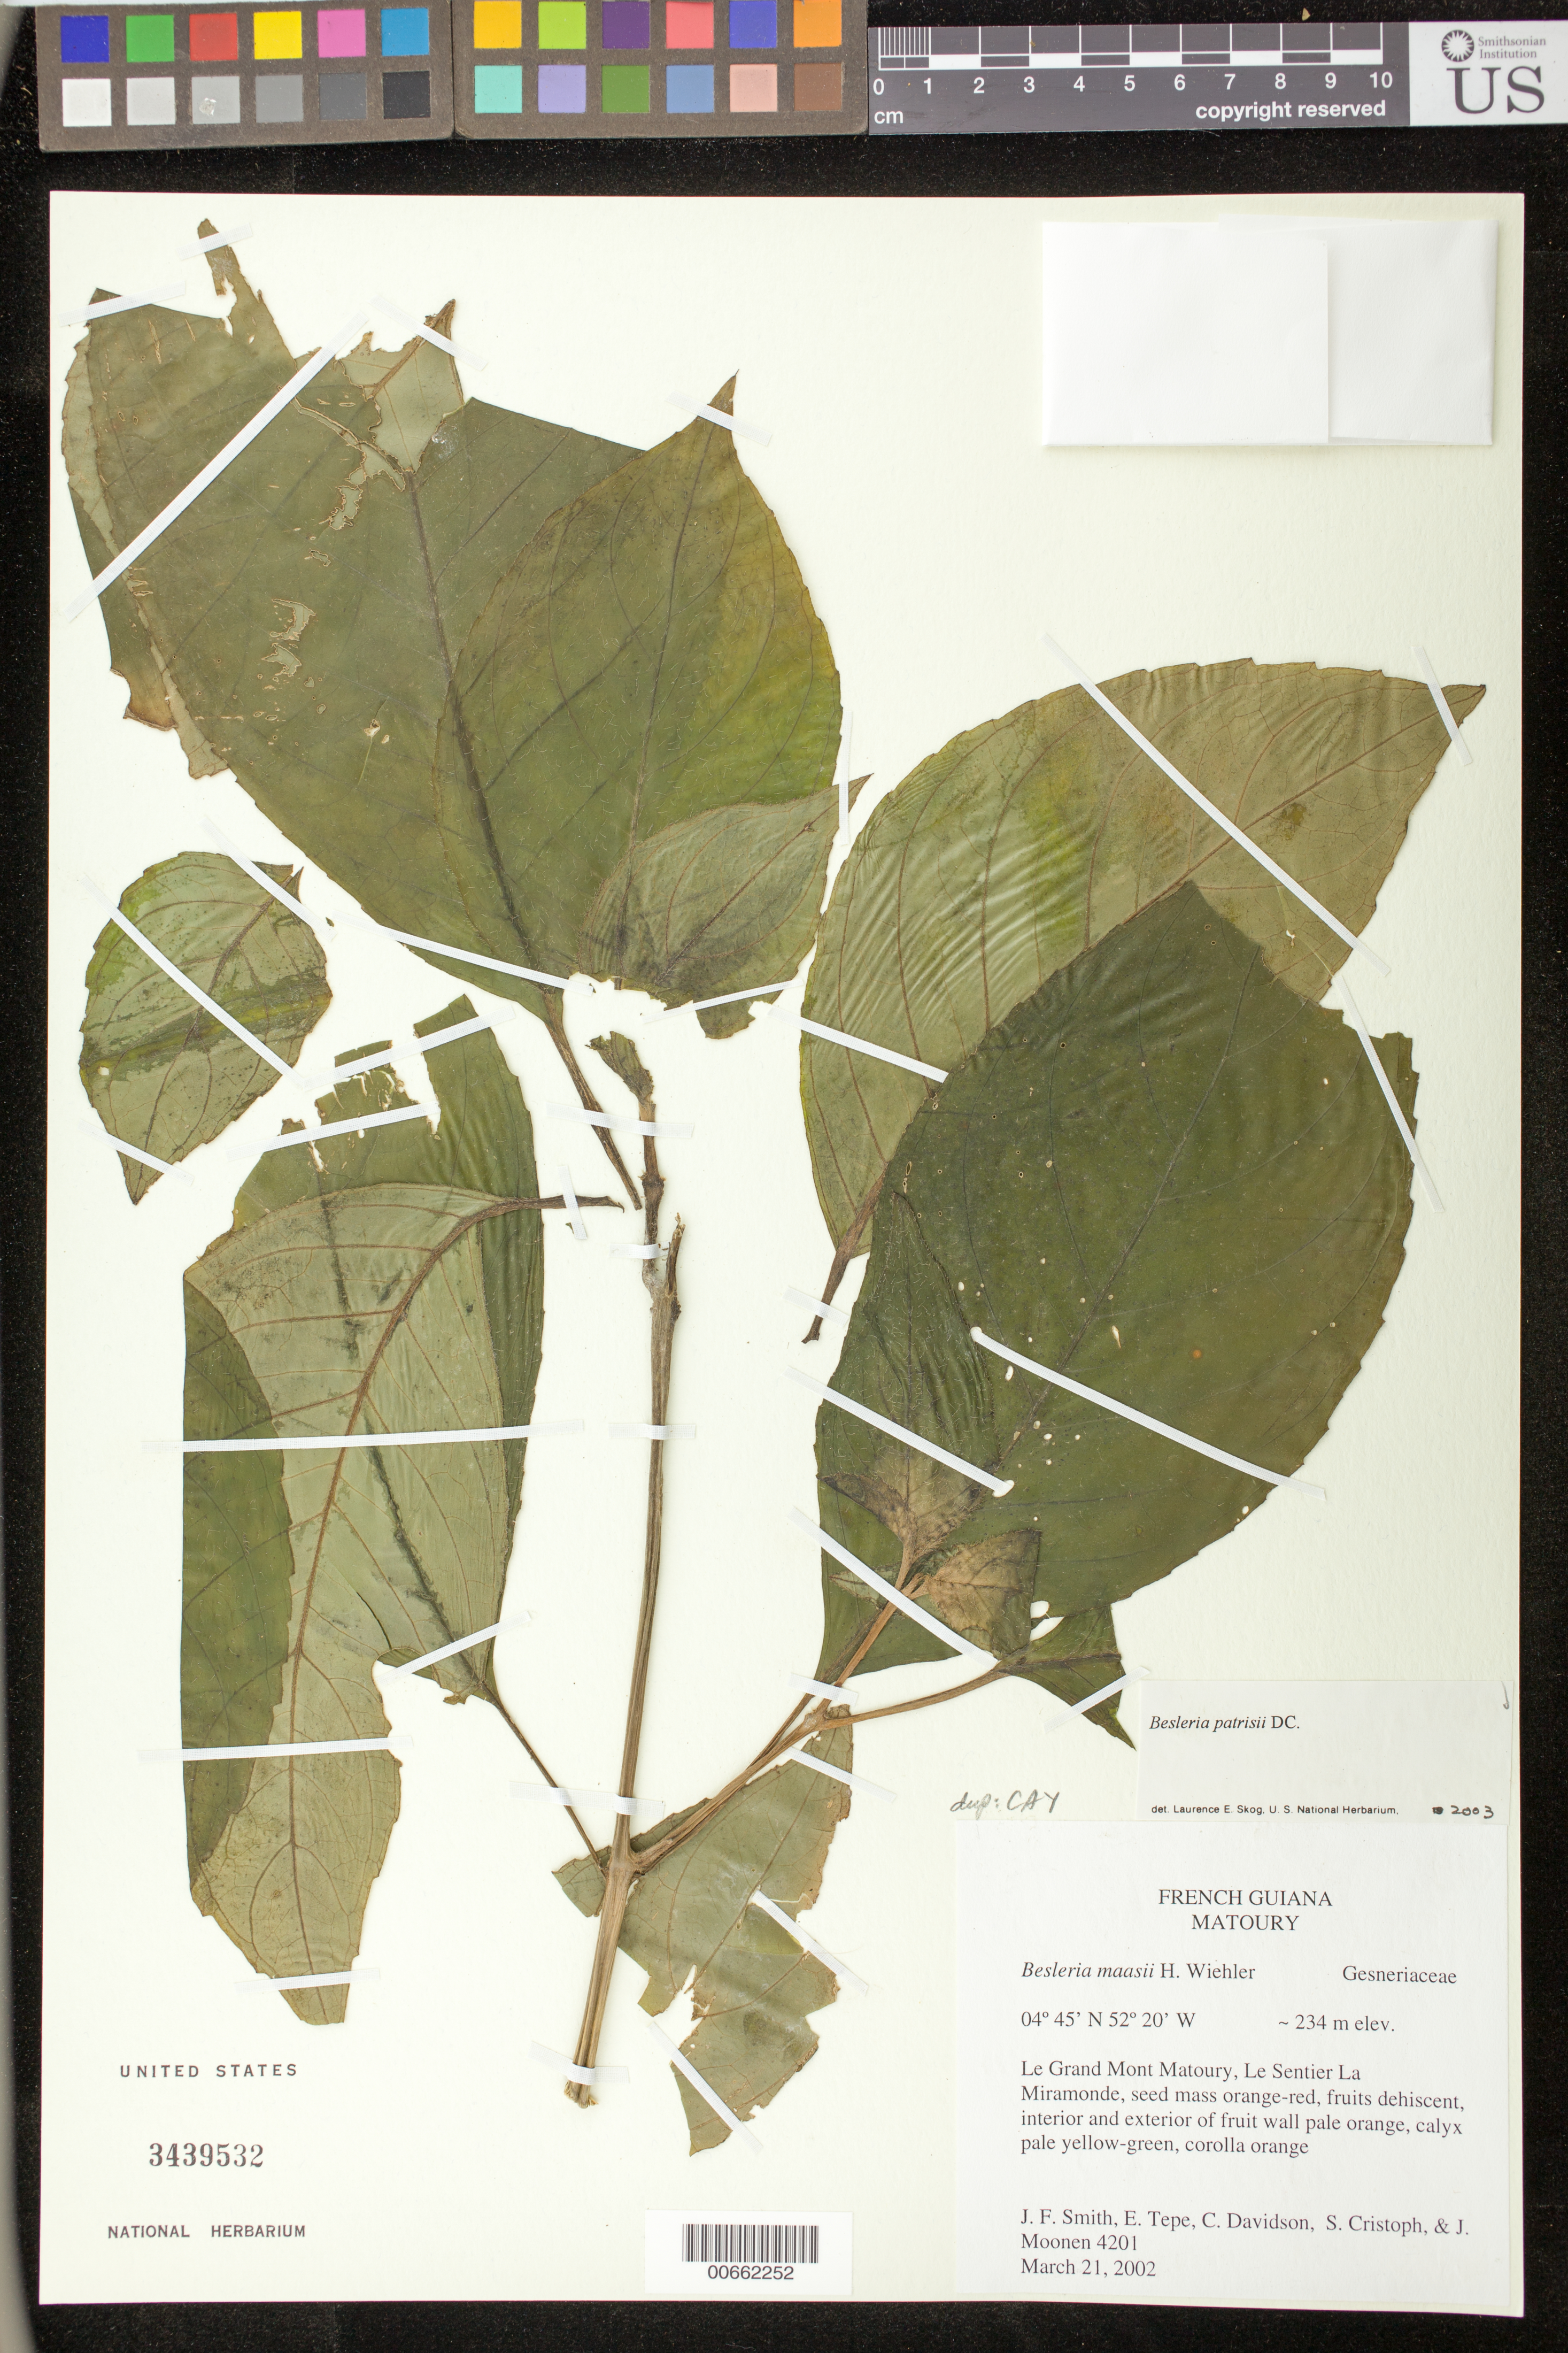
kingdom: Plantae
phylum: Tracheophyta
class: Magnoliopsida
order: Lamiales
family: Gesneriaceae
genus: Besleria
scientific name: Besleria patrisii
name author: DC.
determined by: Skog, Laurence E.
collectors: J. Smith, E. Tepe, C. Davidson, S. Cristoph & J. Moonen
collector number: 4201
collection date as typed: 21 Mar 2002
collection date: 2002-03-21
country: French Guiana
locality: Le Grand Mont Matoury, Le Sentier La Miramonde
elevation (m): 234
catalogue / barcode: US 3439532